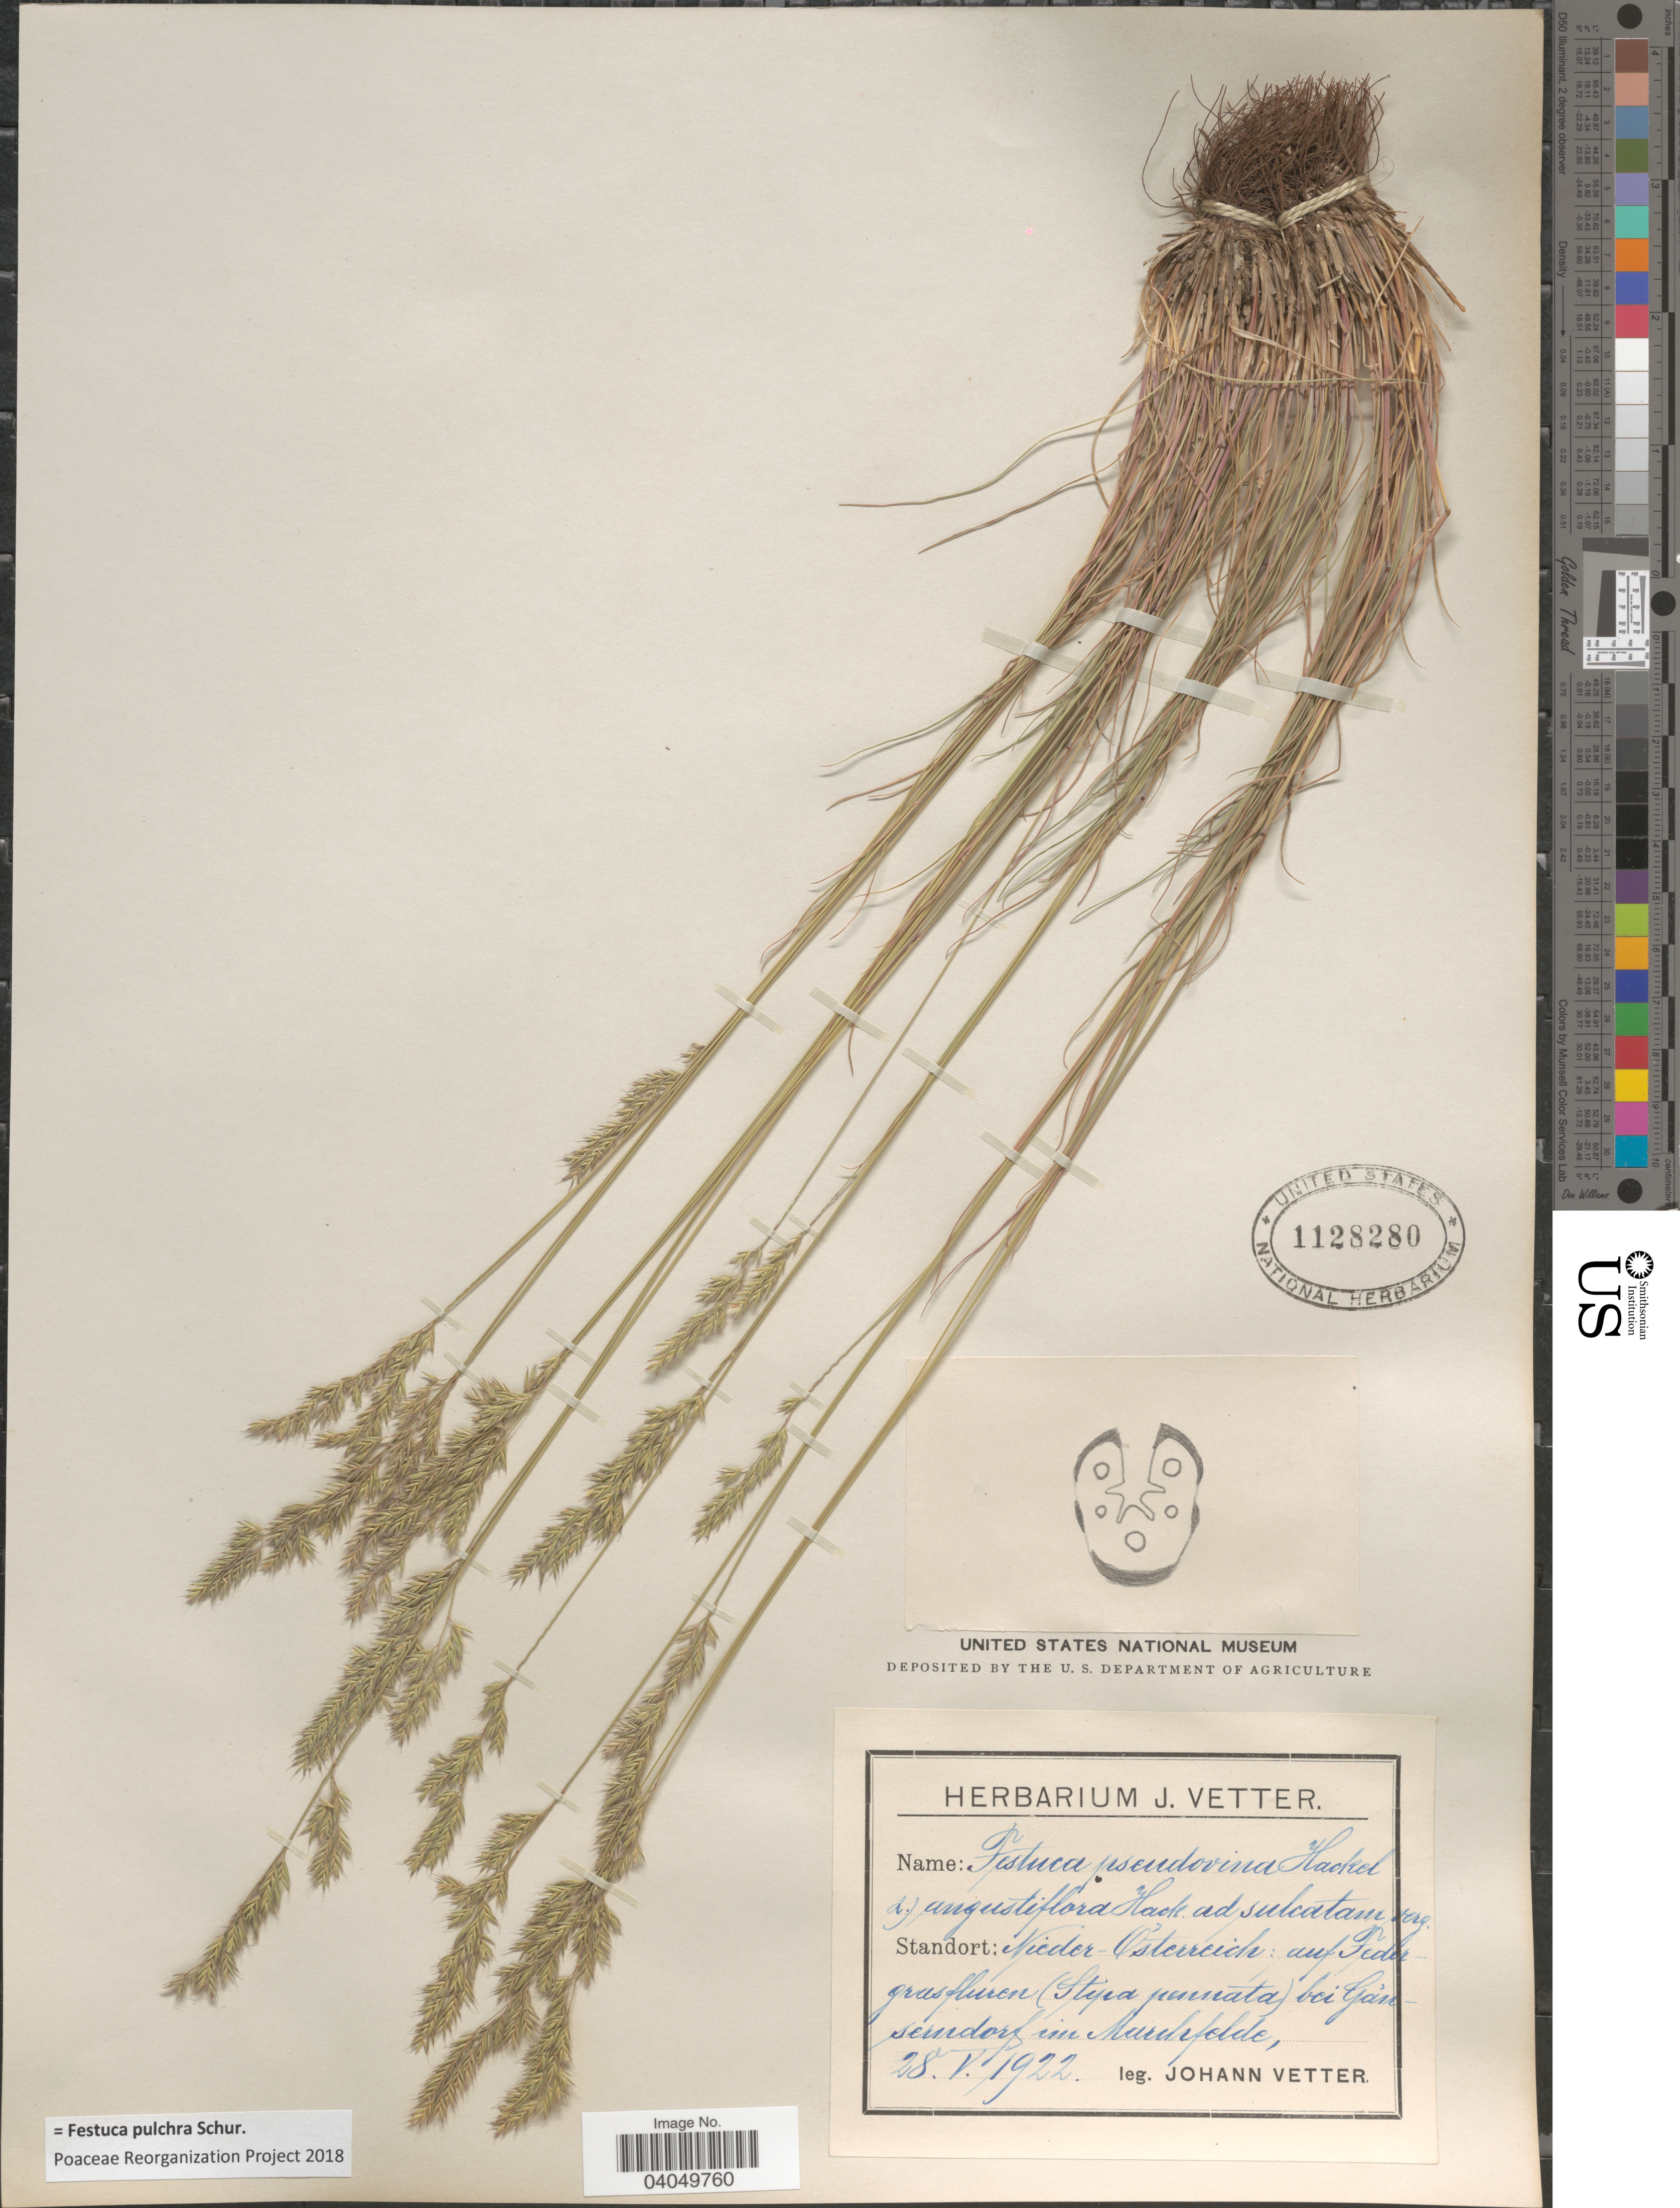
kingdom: Plantae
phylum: Tracheophyta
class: Liliopsida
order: Poales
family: Poaceae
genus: Festuca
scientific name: Festuca pulchra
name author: Schur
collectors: J. Vetter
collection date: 1922-05-28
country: Austria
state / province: Niederosterreich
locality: Standort: Nieder-Osterreich: auf Federgrasfluren (Stipa pennata) bei Ganserndorf im Marchfelde.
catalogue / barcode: US 1128280